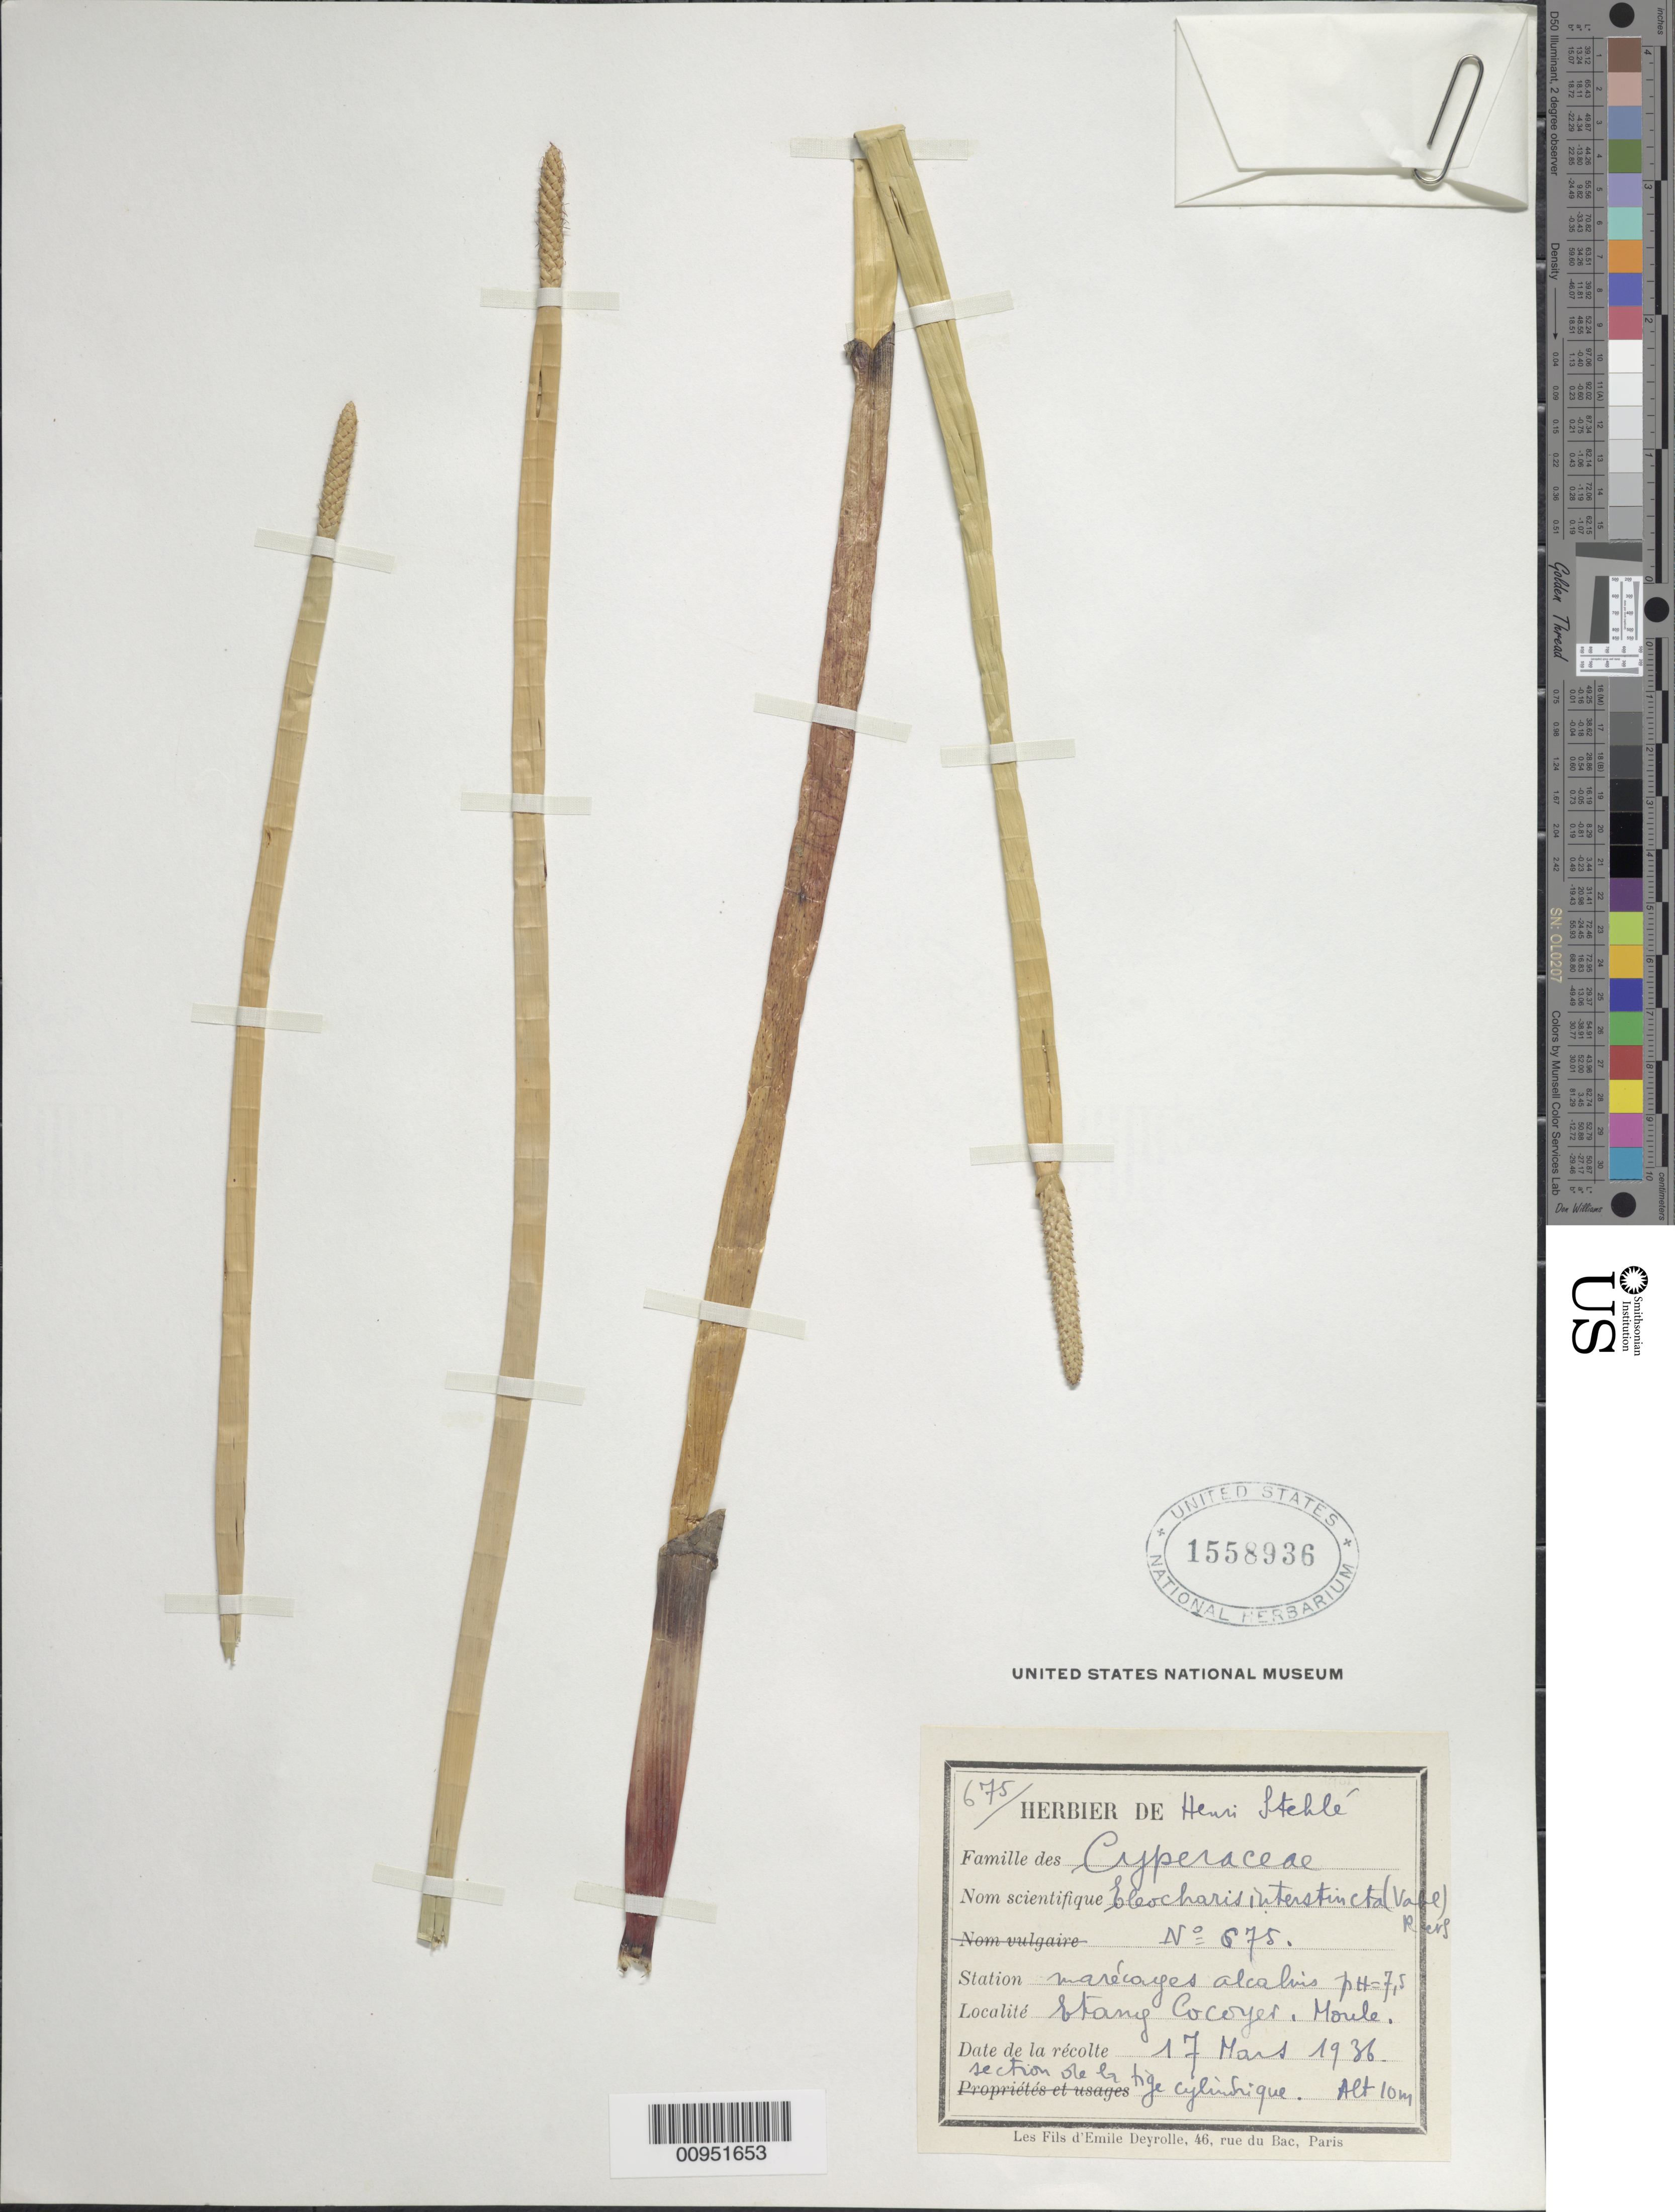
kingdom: Plantae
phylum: Tracheophyta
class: Liliopsida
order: Poales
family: Cyperaceae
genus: Eleocharis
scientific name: Eleocharis interstincta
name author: (Vahl) Roem. & Schult.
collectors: H. Stehlé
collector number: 675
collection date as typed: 17 Mar 1936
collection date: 1936-03-17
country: Guadeloupe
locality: Moule: Etang Cocoyer, section de le tige cylindrique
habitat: Marécages "alcalins"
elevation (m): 10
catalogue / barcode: US 1558936